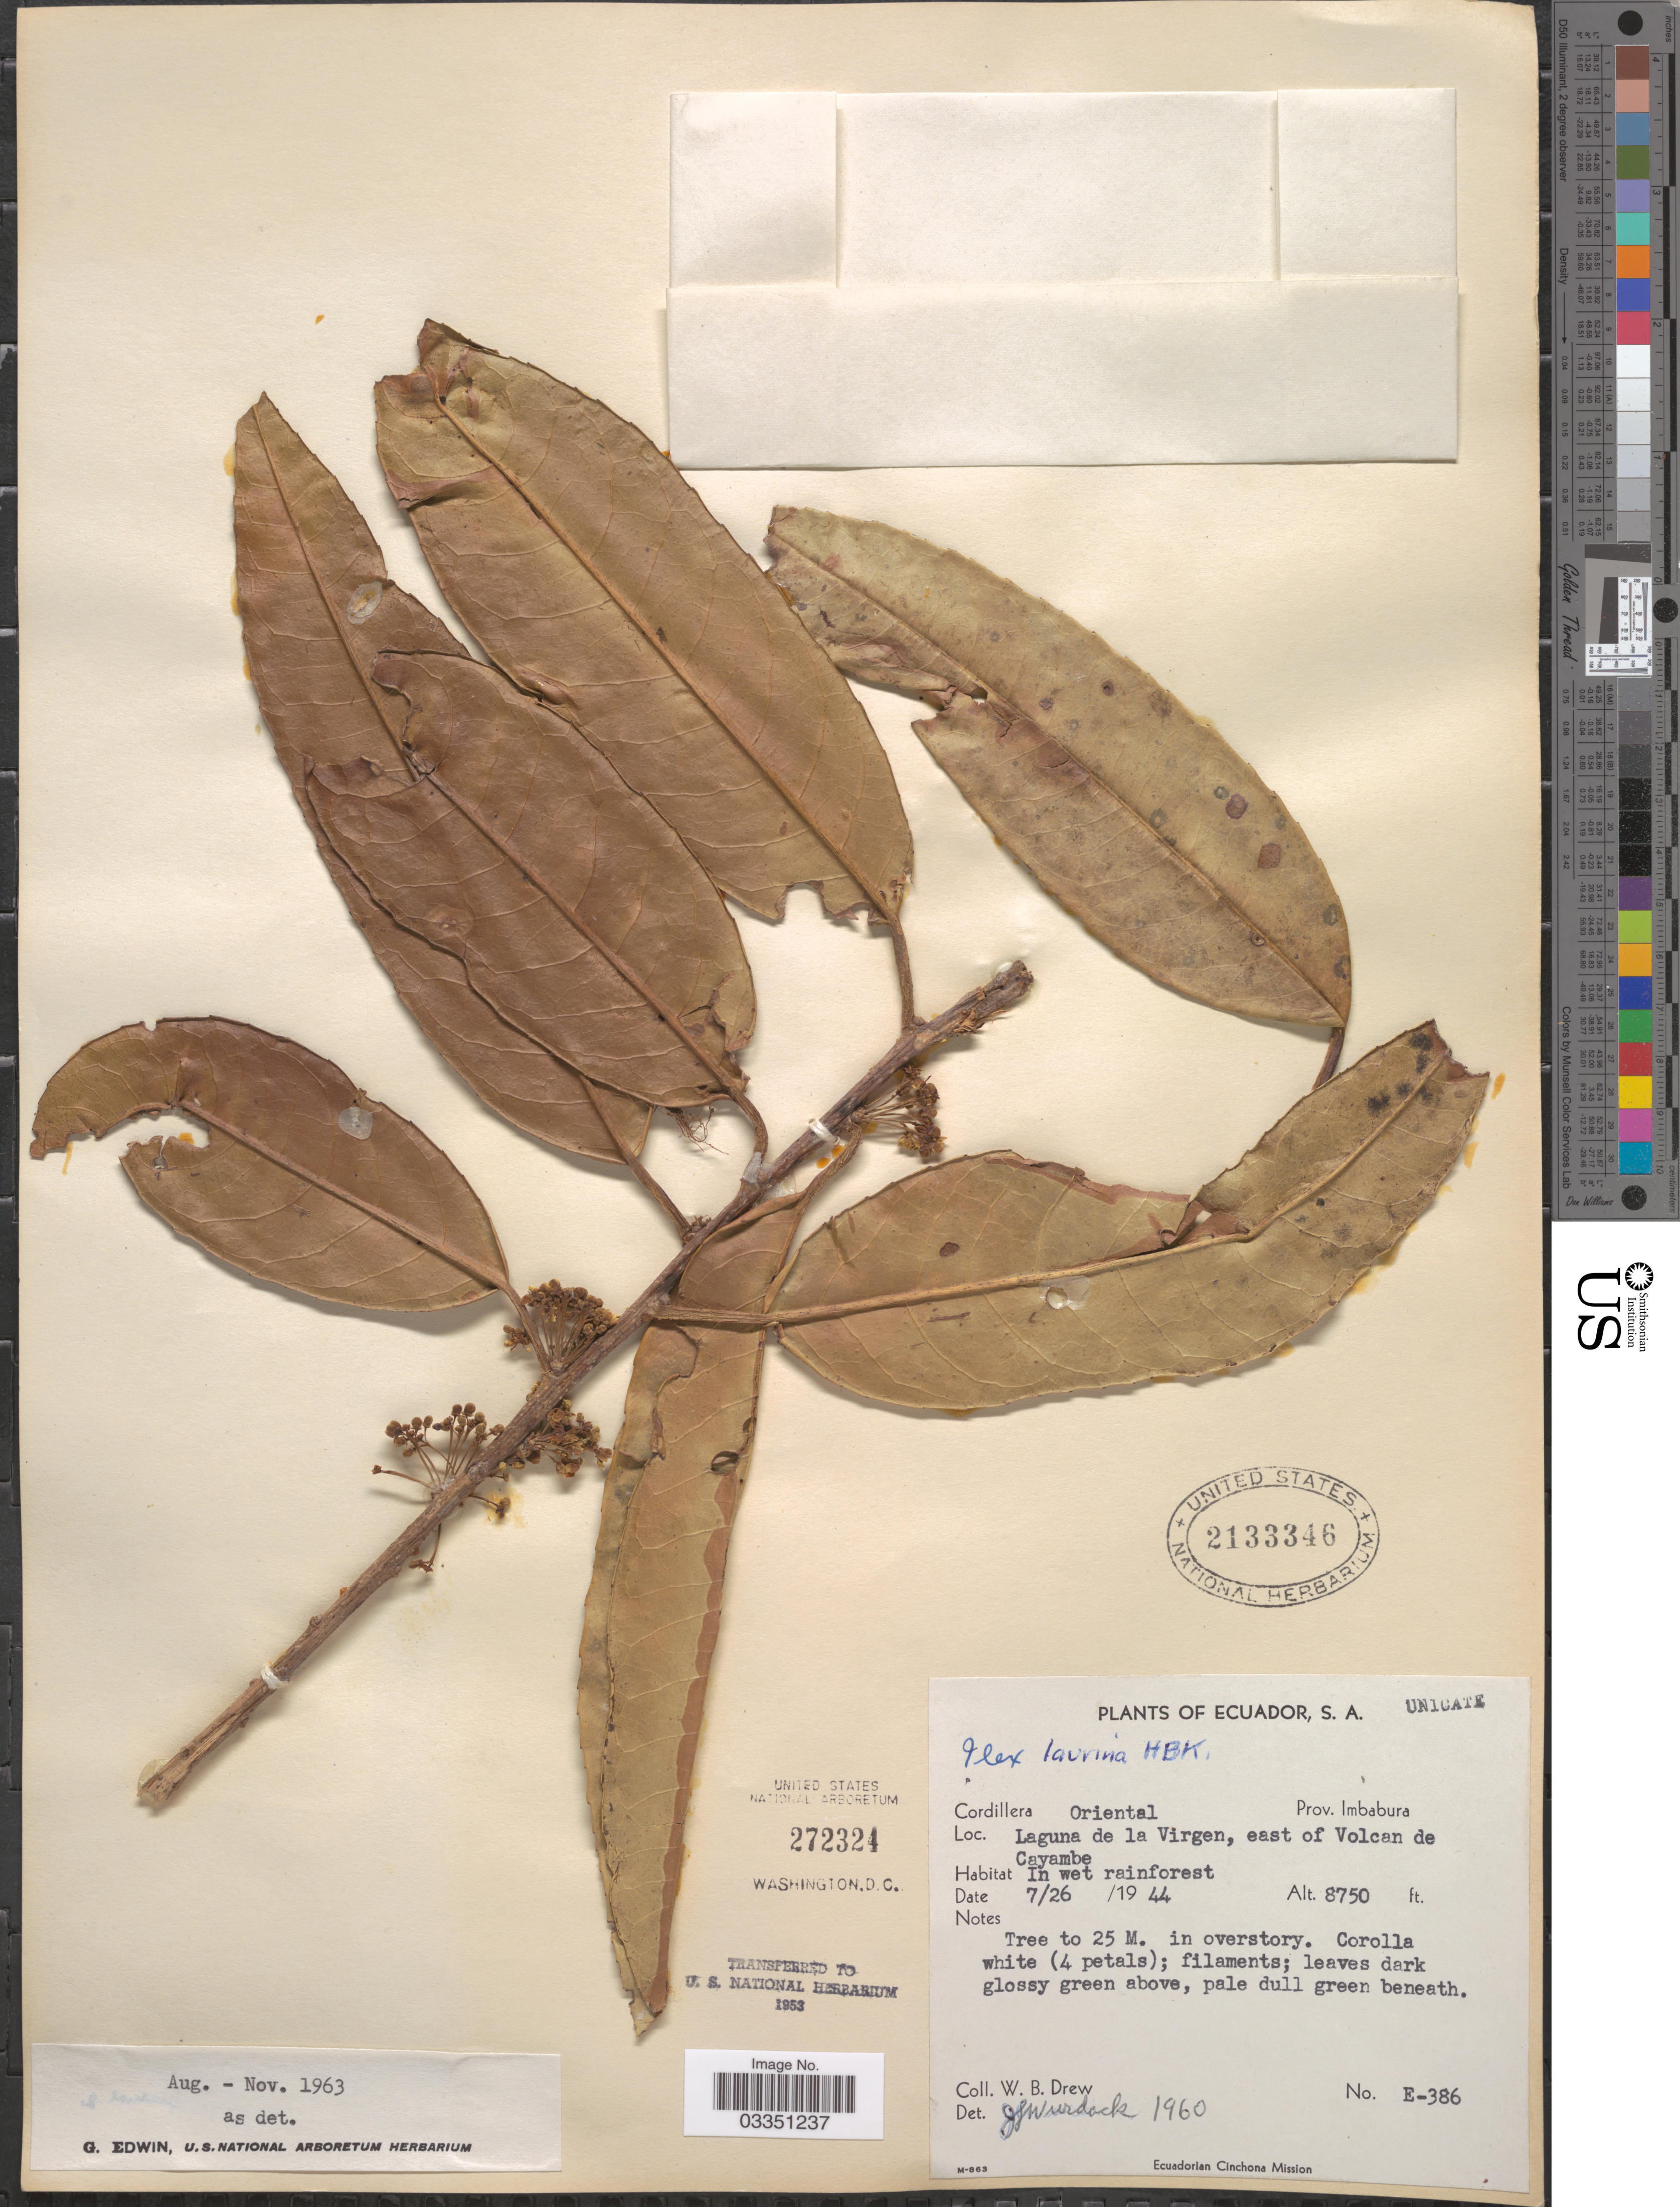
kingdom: Plantae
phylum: Tracheophyta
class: Magnoliopsida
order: Aquifoliales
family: Aquifoliaceae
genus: Ilex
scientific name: Ilex laurina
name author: Kunth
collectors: W. B. Drew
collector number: E-386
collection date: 1944-07-26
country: Ecuador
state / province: Imbabura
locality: Cordillera Oriental. Laguna de la Virgen, east of Volcan de Cayambe. In wet rainforest.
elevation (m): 2667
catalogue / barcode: US 2133346